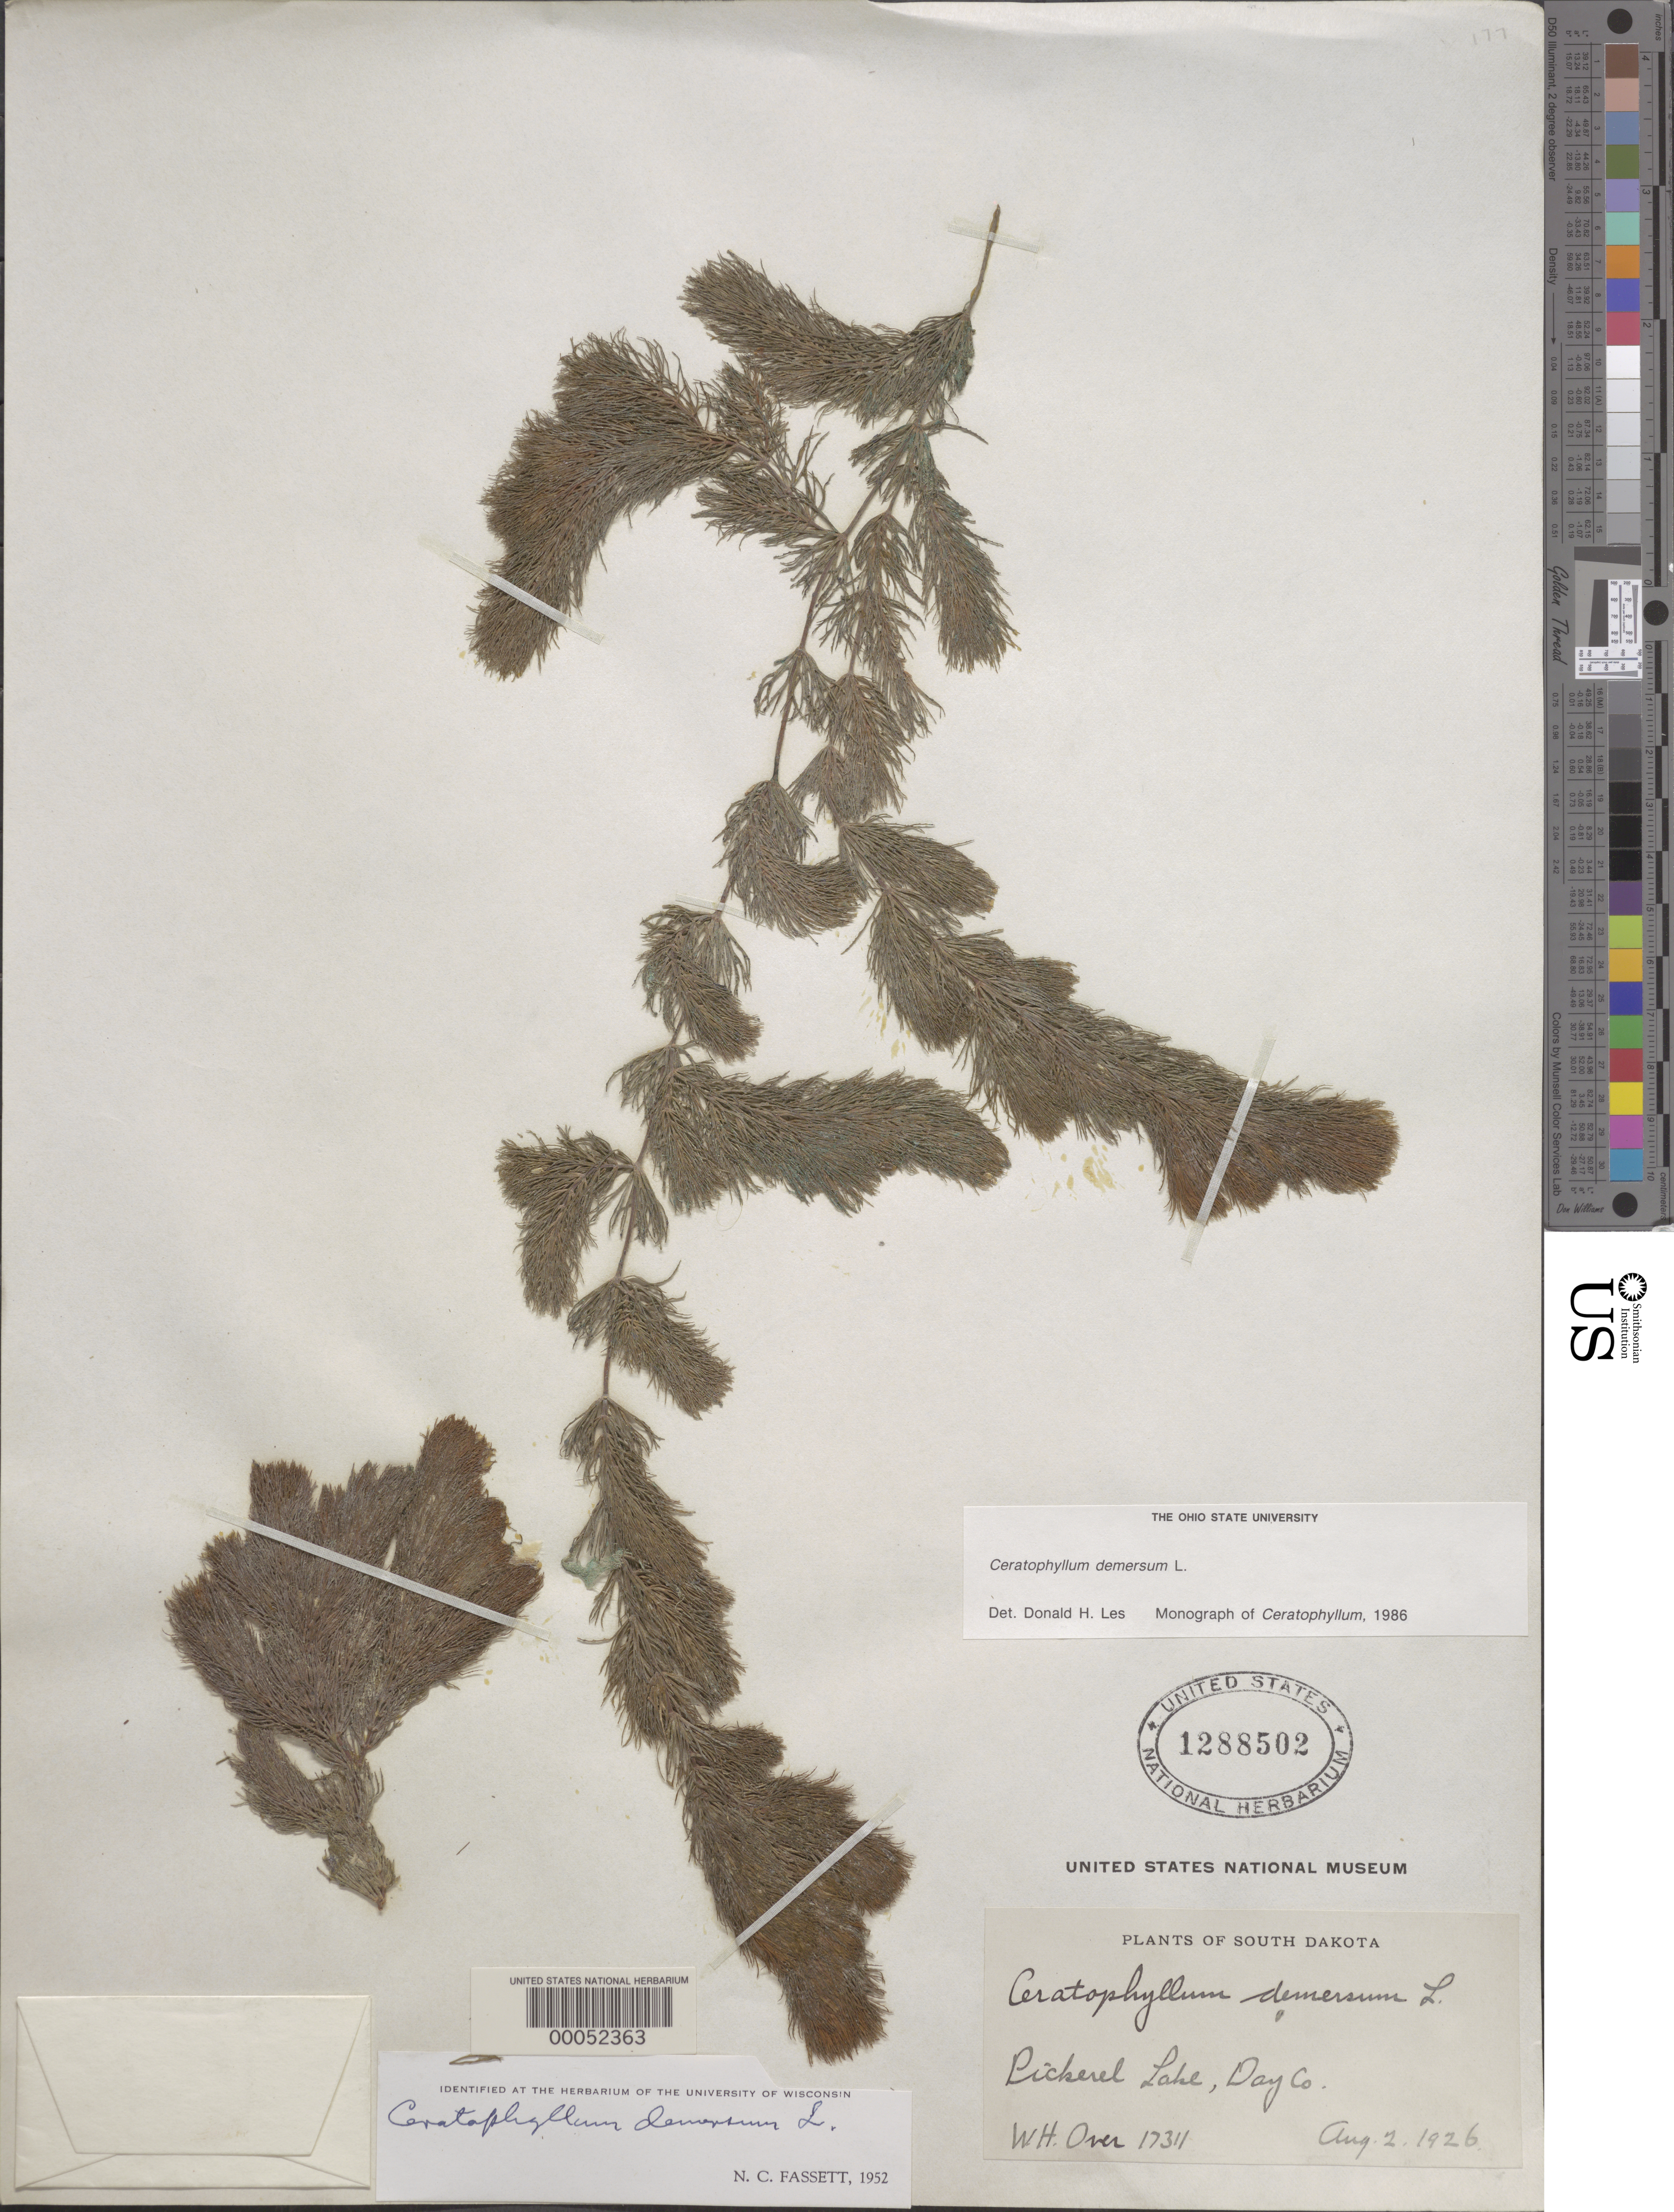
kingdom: Plantae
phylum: Tracheophyta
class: Magnoliopsida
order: Ceratophyllales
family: Ceratophyllaceae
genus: Ceratophyllum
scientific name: Ceratophyllum demersum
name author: L.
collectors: W. Over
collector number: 17311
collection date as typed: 02 Aug 1926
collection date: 1926-08-02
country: United States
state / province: South Dakota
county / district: Day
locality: Pickerel lake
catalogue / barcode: US 1288502